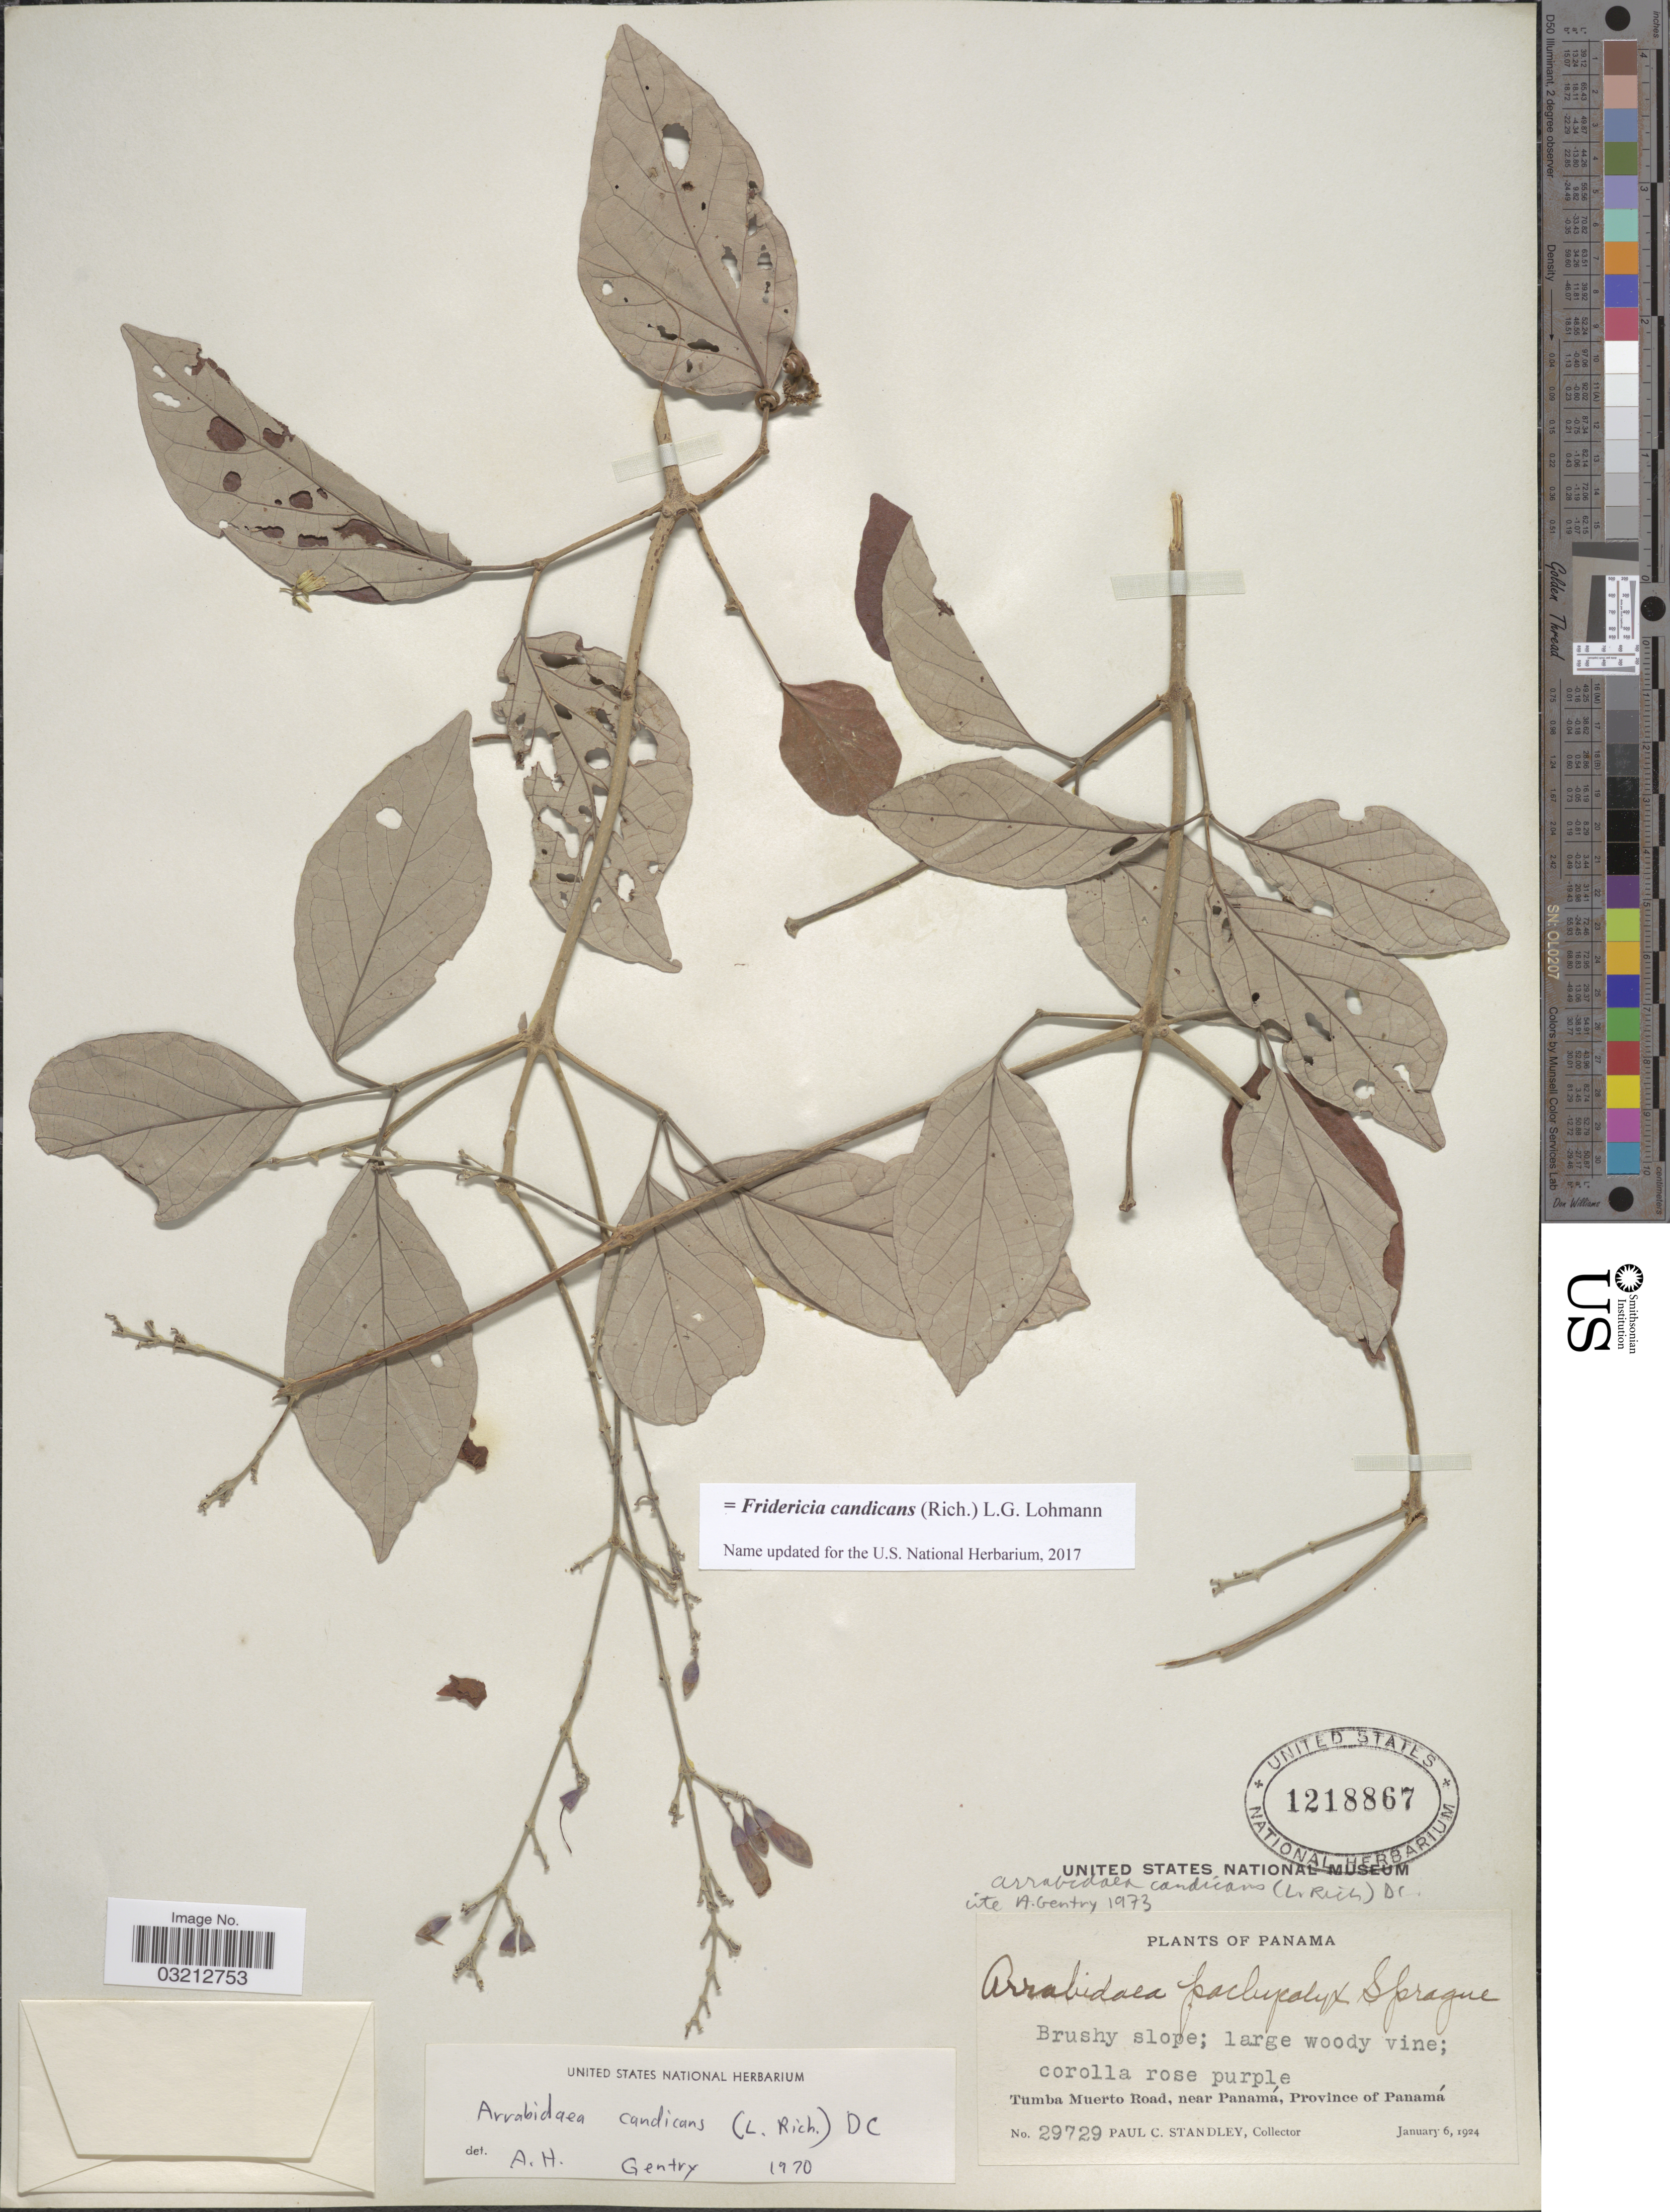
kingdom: Plantae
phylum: Tracheophyta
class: Magnoliopsida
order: Lamiales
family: Bignoniaceae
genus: Fridericia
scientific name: Fridericia candicans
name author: (Rich.) L.G. Lohmann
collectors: P. C. Standley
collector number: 29729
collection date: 1924-01-06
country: Panama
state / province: Panamá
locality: Tumba Muerto Road, near Panamá.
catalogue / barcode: US 1218867